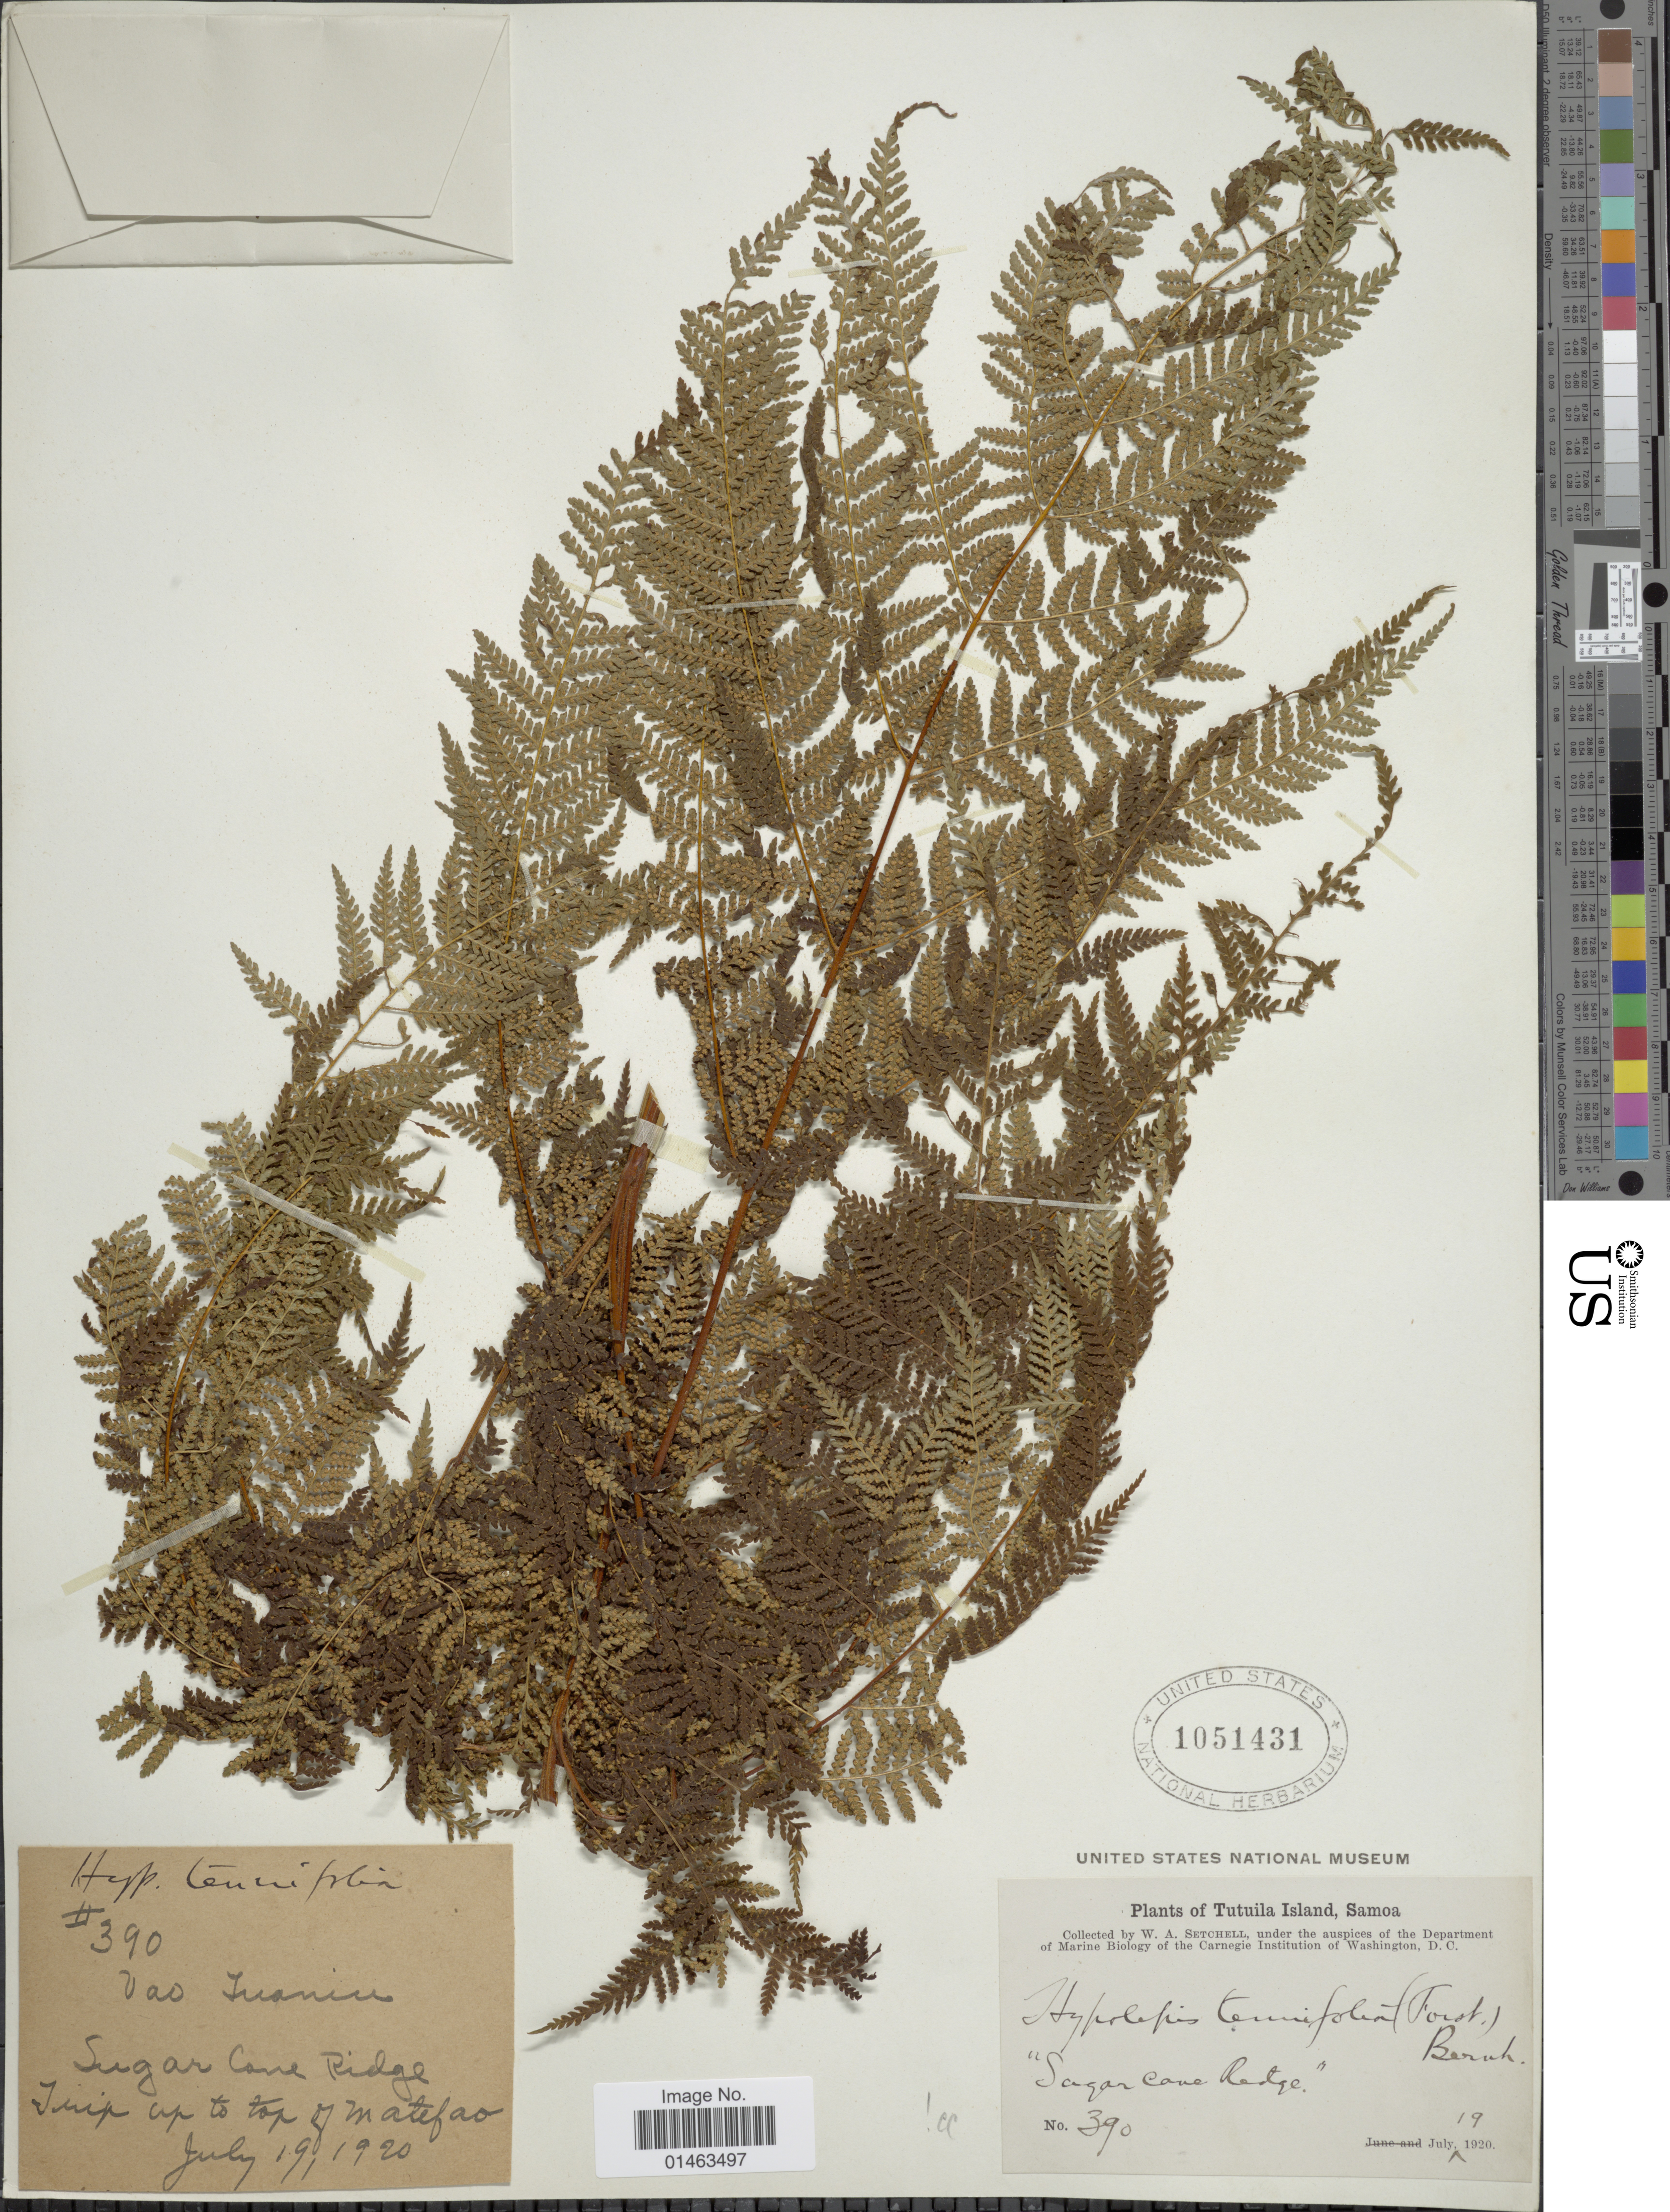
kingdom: Plantae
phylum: Tracheophyta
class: Polypodiopsida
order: Polypodiales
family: Dennstaedtiaceae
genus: Hypolepis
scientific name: Hypolepis tenuifolia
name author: (G. Forst.) Bernh.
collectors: W. Setchell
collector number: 390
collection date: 1920-07-19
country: American Samoa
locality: Tutuila Island, Samoa. Vao Iuaniu. "Sugar cane Ridge" [interpreted] Irip up to top of Matefao [interpreted]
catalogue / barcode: US 1051431